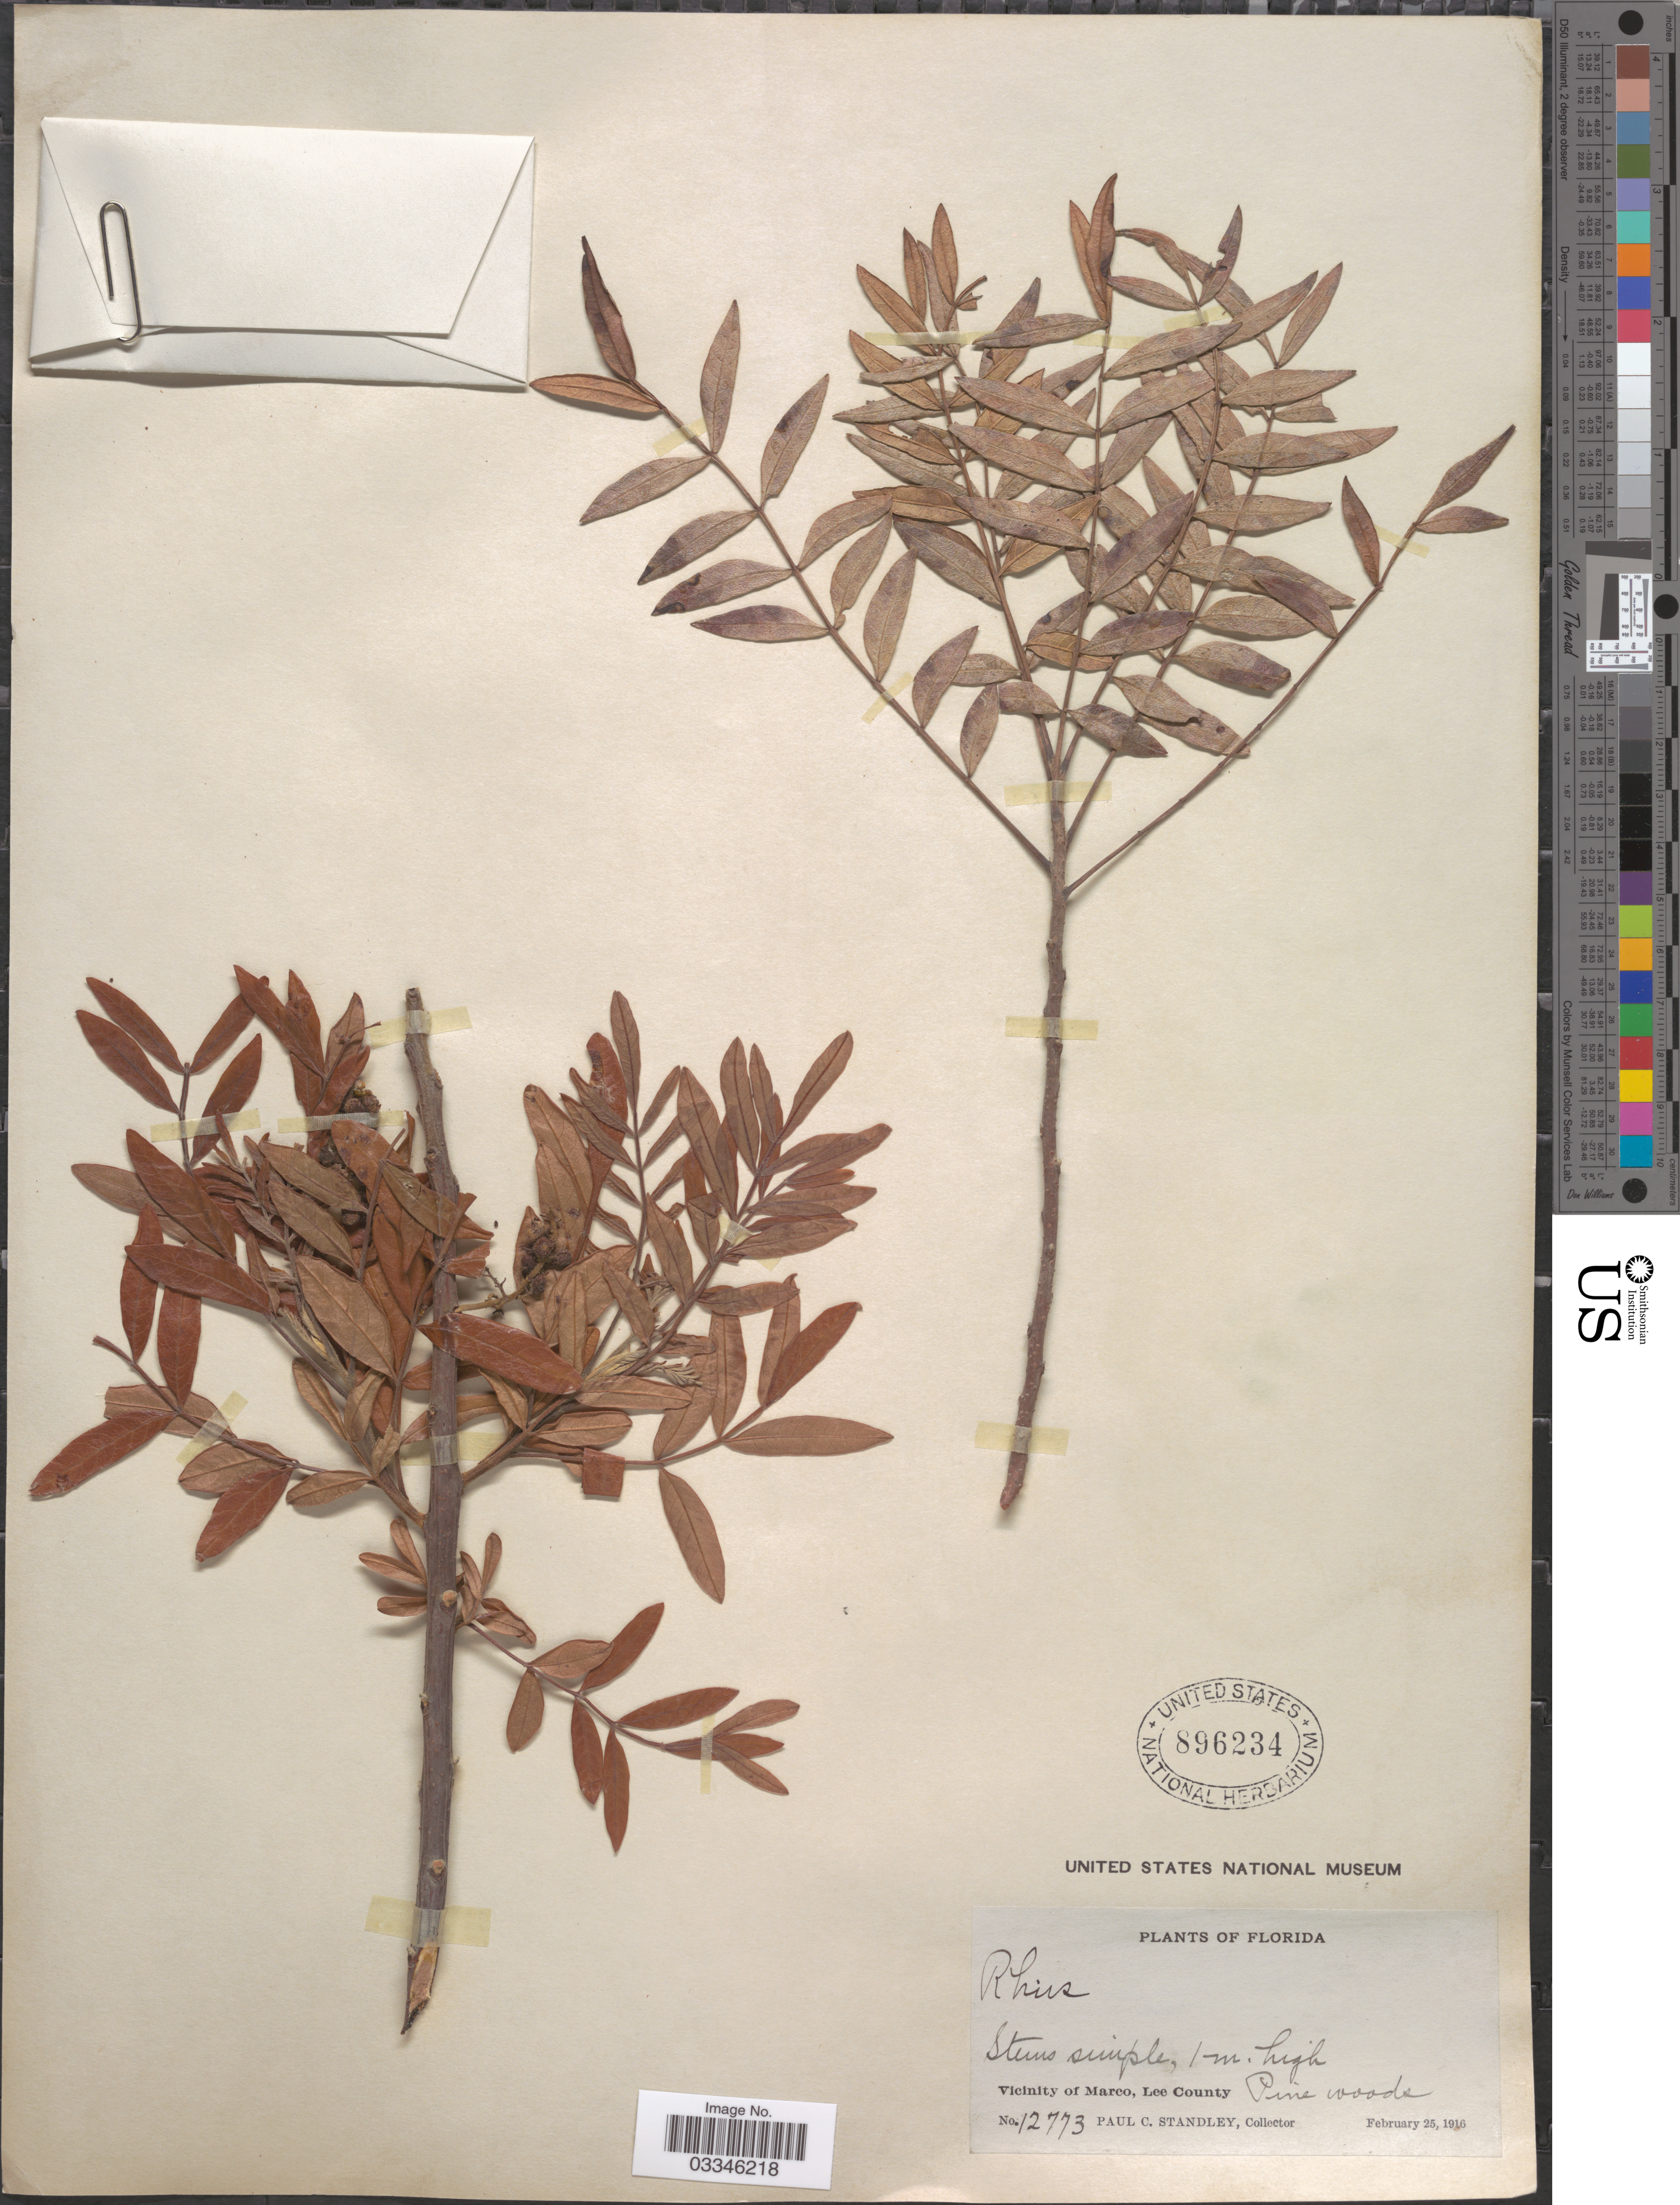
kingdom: Plantae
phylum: Tracheophyta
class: Magnoliopsida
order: Sapindales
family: Anacardiaceae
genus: Rhus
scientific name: Rhus leucantha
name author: Jacq.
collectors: P. C. Standley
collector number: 12773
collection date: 1916-02-25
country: United States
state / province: Florida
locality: Vicinity of Marco, Lee County.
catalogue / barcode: US 896234